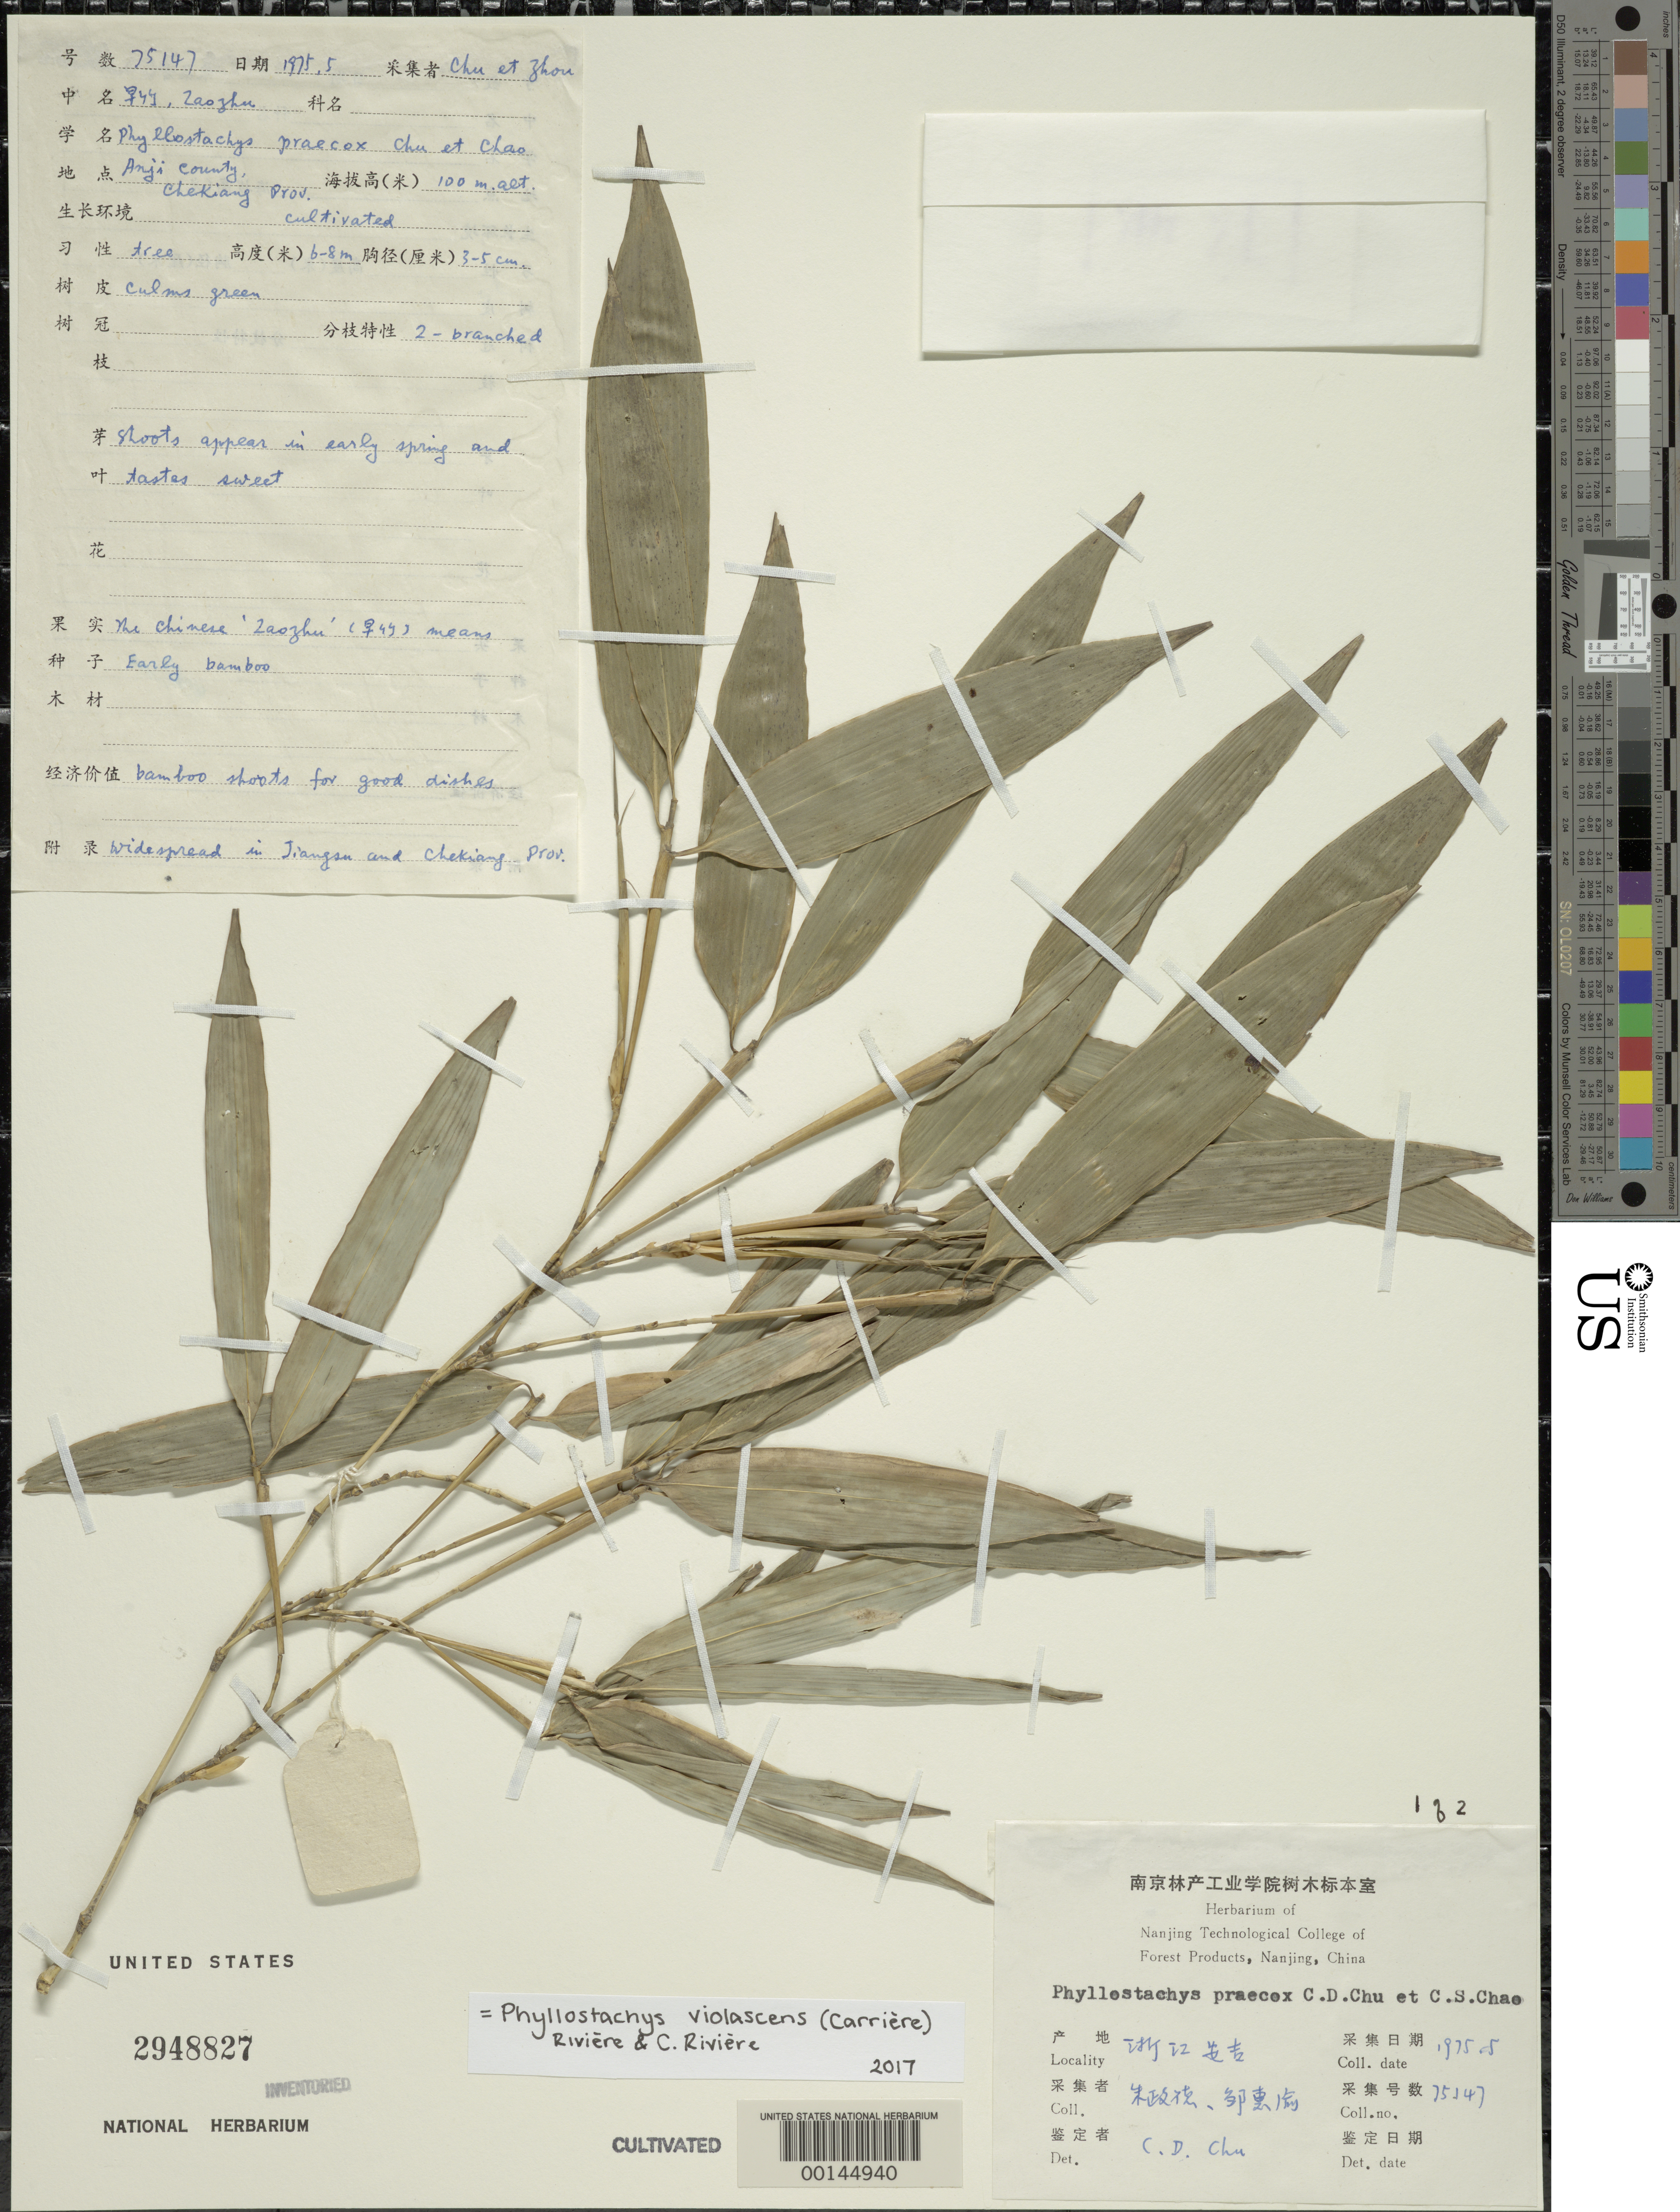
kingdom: Plantae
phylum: Tracheophyta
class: Liliopsida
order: Poales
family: Poaceae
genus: Phyllostachys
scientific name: Phyllostachys violascens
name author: (Carrière) Rivière & C. Rivière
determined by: Poaceae Reorganization Project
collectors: -- Chu & -. Zhou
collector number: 75147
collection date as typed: May 1975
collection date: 1975-05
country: China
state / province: Zhejiang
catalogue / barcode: US 2948827